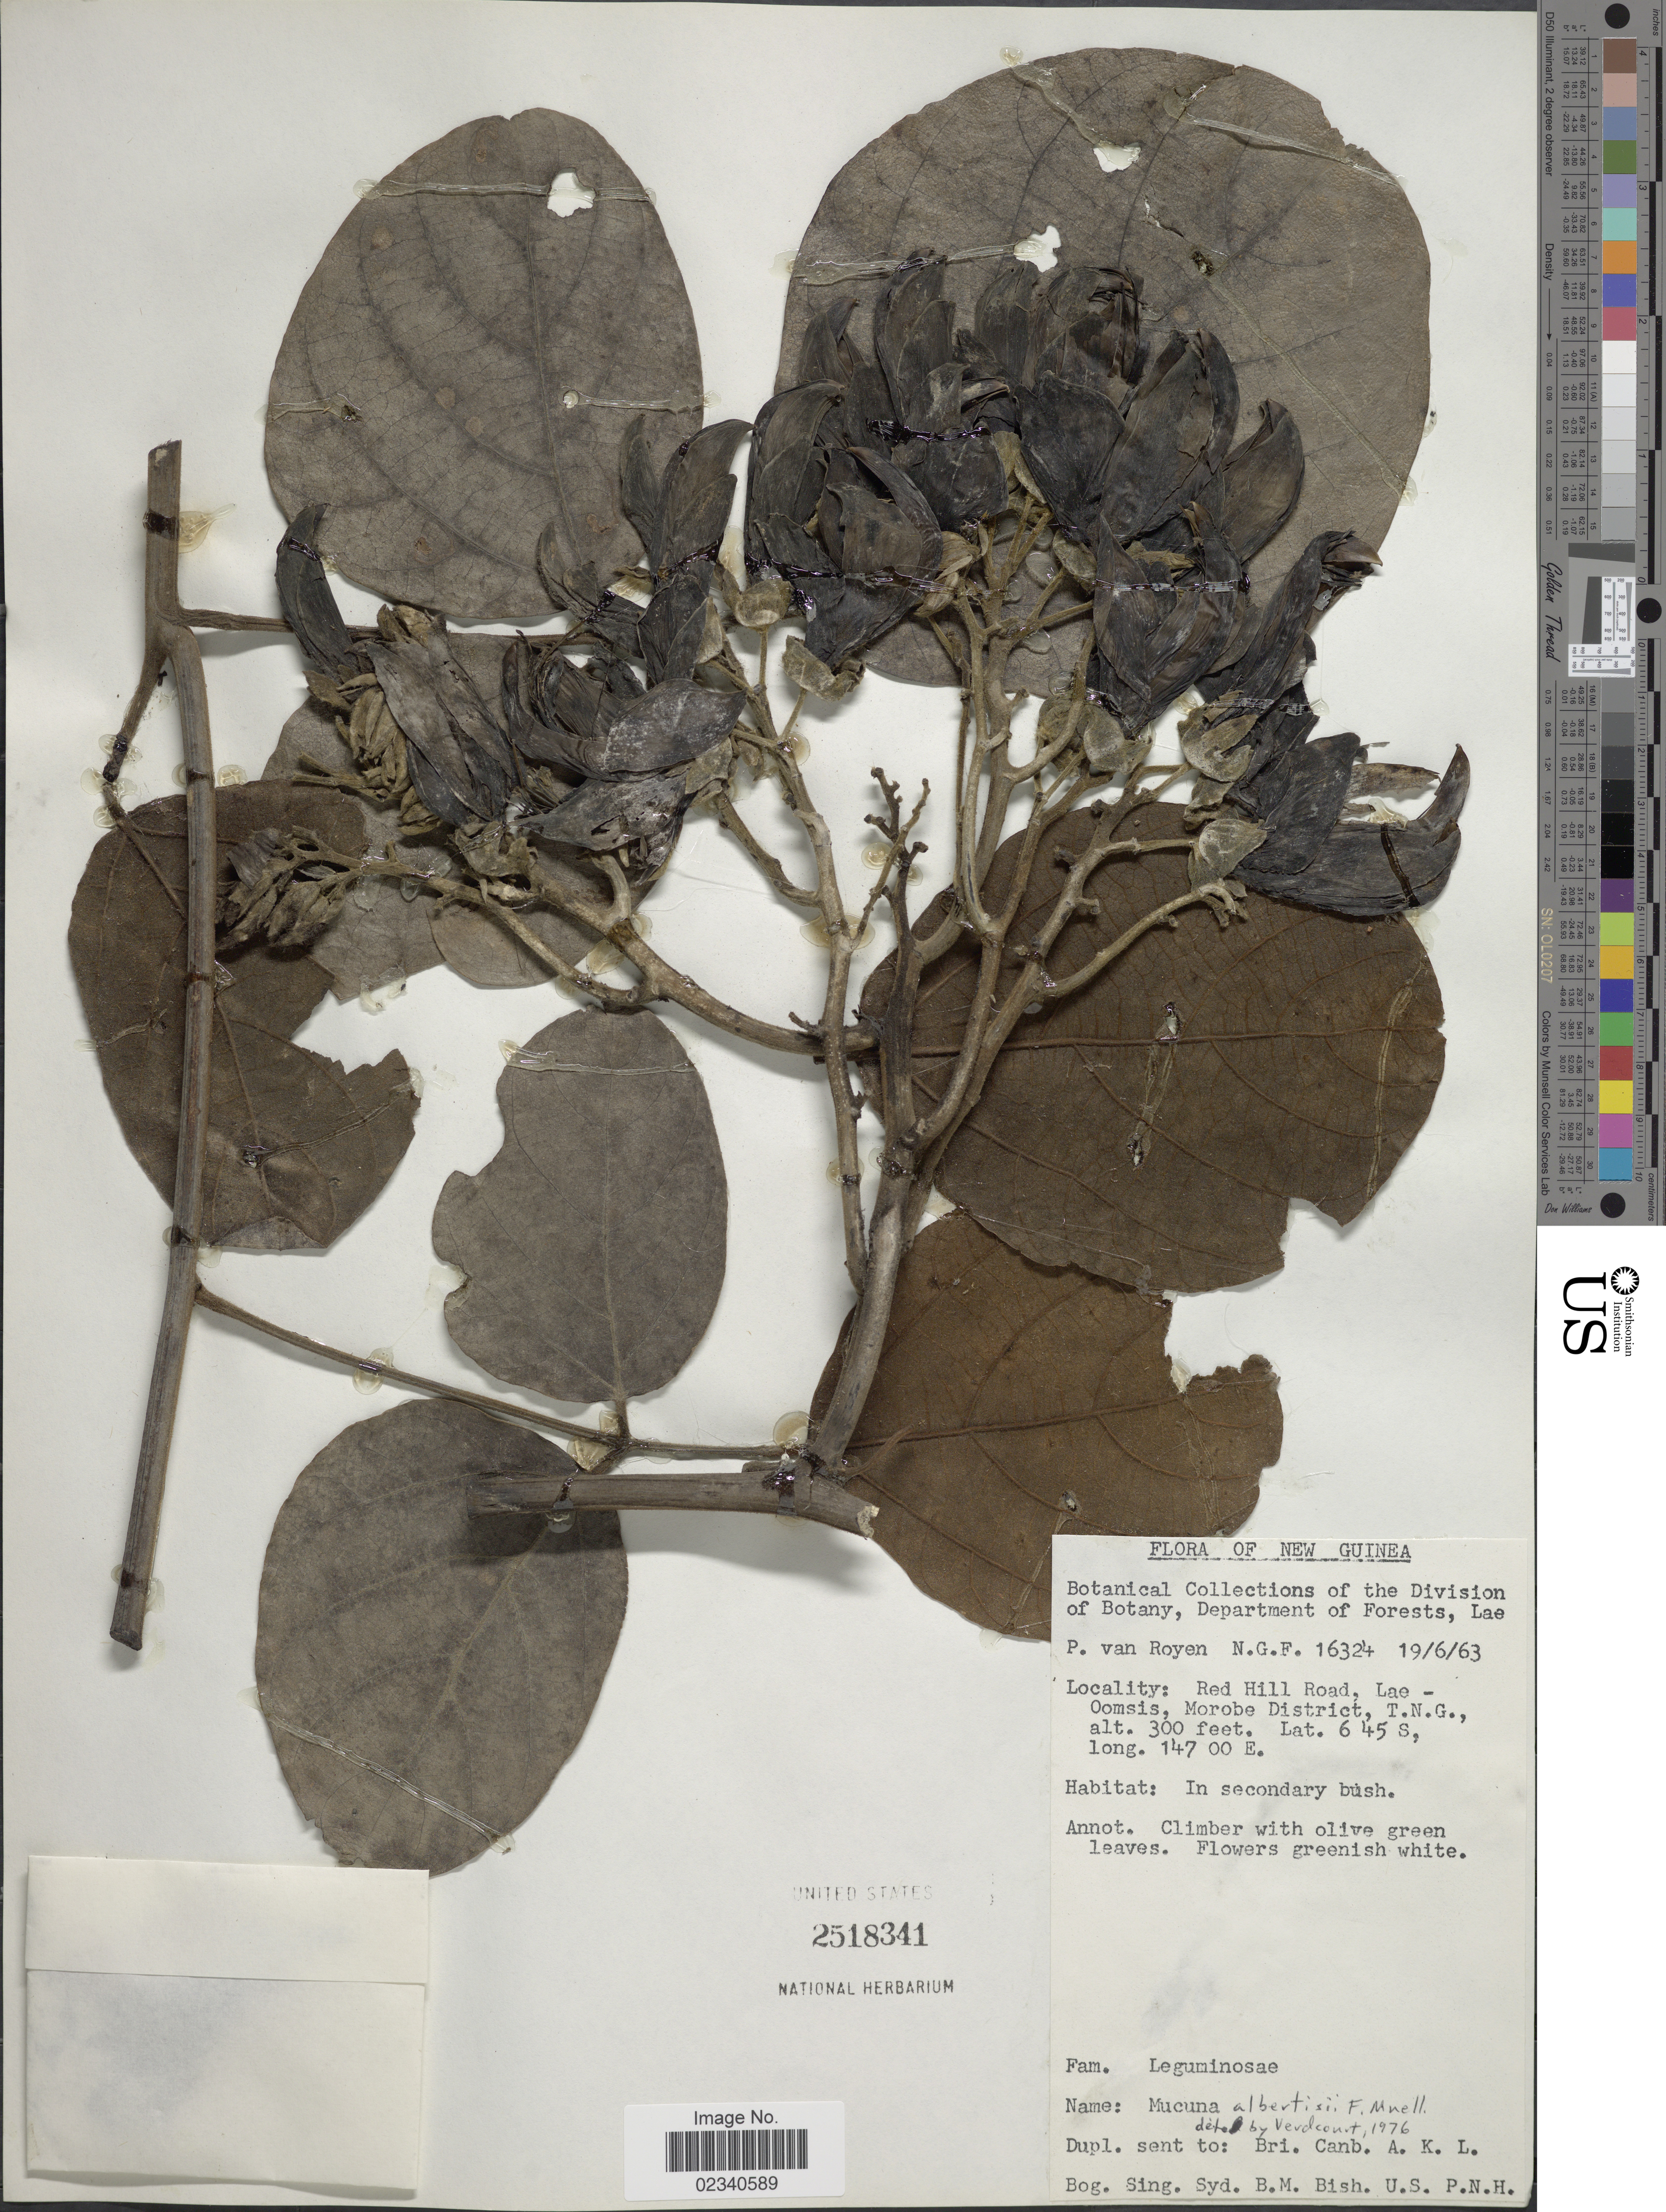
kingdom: Plantae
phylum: Tracheophyta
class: Magnoliopsida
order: Fabales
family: Fabaceae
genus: Mucuna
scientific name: Mucuna albertisii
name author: F. Muell.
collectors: P. van Royen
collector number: N.G.F.16324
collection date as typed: Transcribed d/m/y: 19/6/63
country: Papua New Guinea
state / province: Morobe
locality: New Guinea. Red Hill Road, Lae-Oomsis, T.N.G.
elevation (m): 91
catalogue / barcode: US 2518341